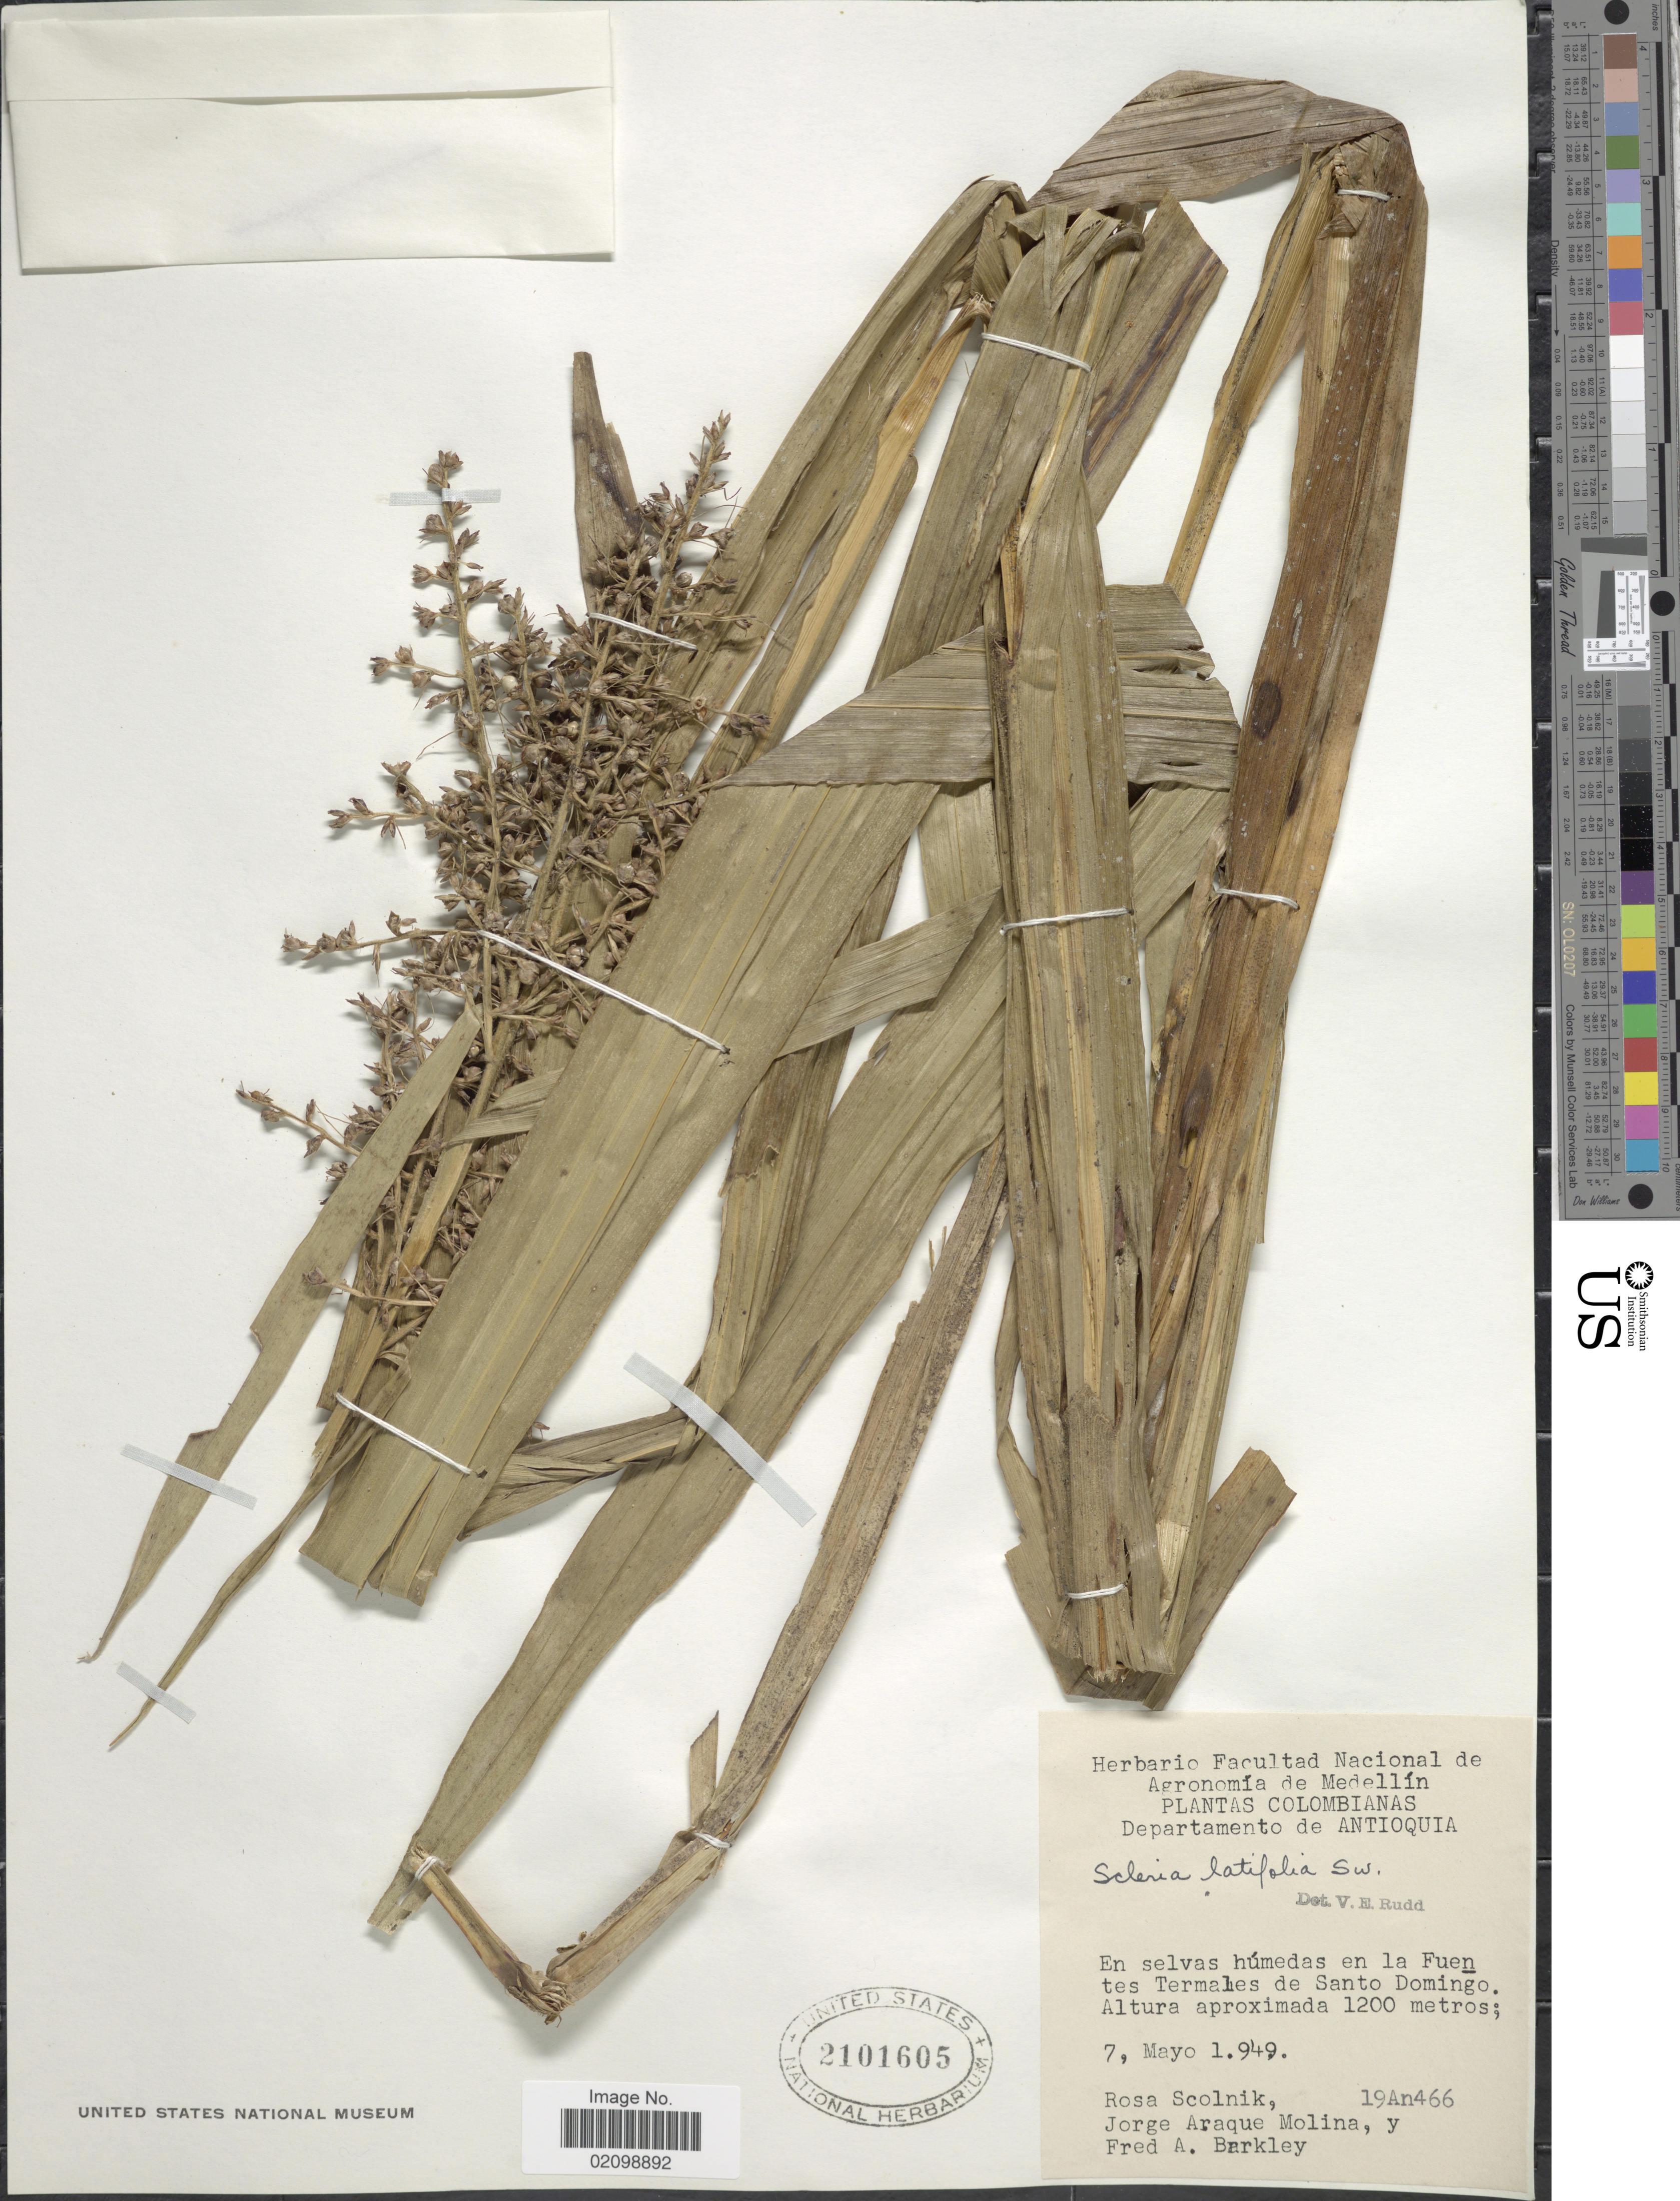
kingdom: Plantae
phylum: Tracheophyta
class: Liliopsida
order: Poales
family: Cyperaceae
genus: Scleria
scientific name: Scleria latifolia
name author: Sw.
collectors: R. Scolnik, J. Araque Molina & F. A. Barkley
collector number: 19An466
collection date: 1949-05-07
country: Colombia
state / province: Antioquia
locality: Departamento de Antioquia. En selvas humedas en la Fuentes Termales de Santo Domingo.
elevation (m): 1200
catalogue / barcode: US 2101605